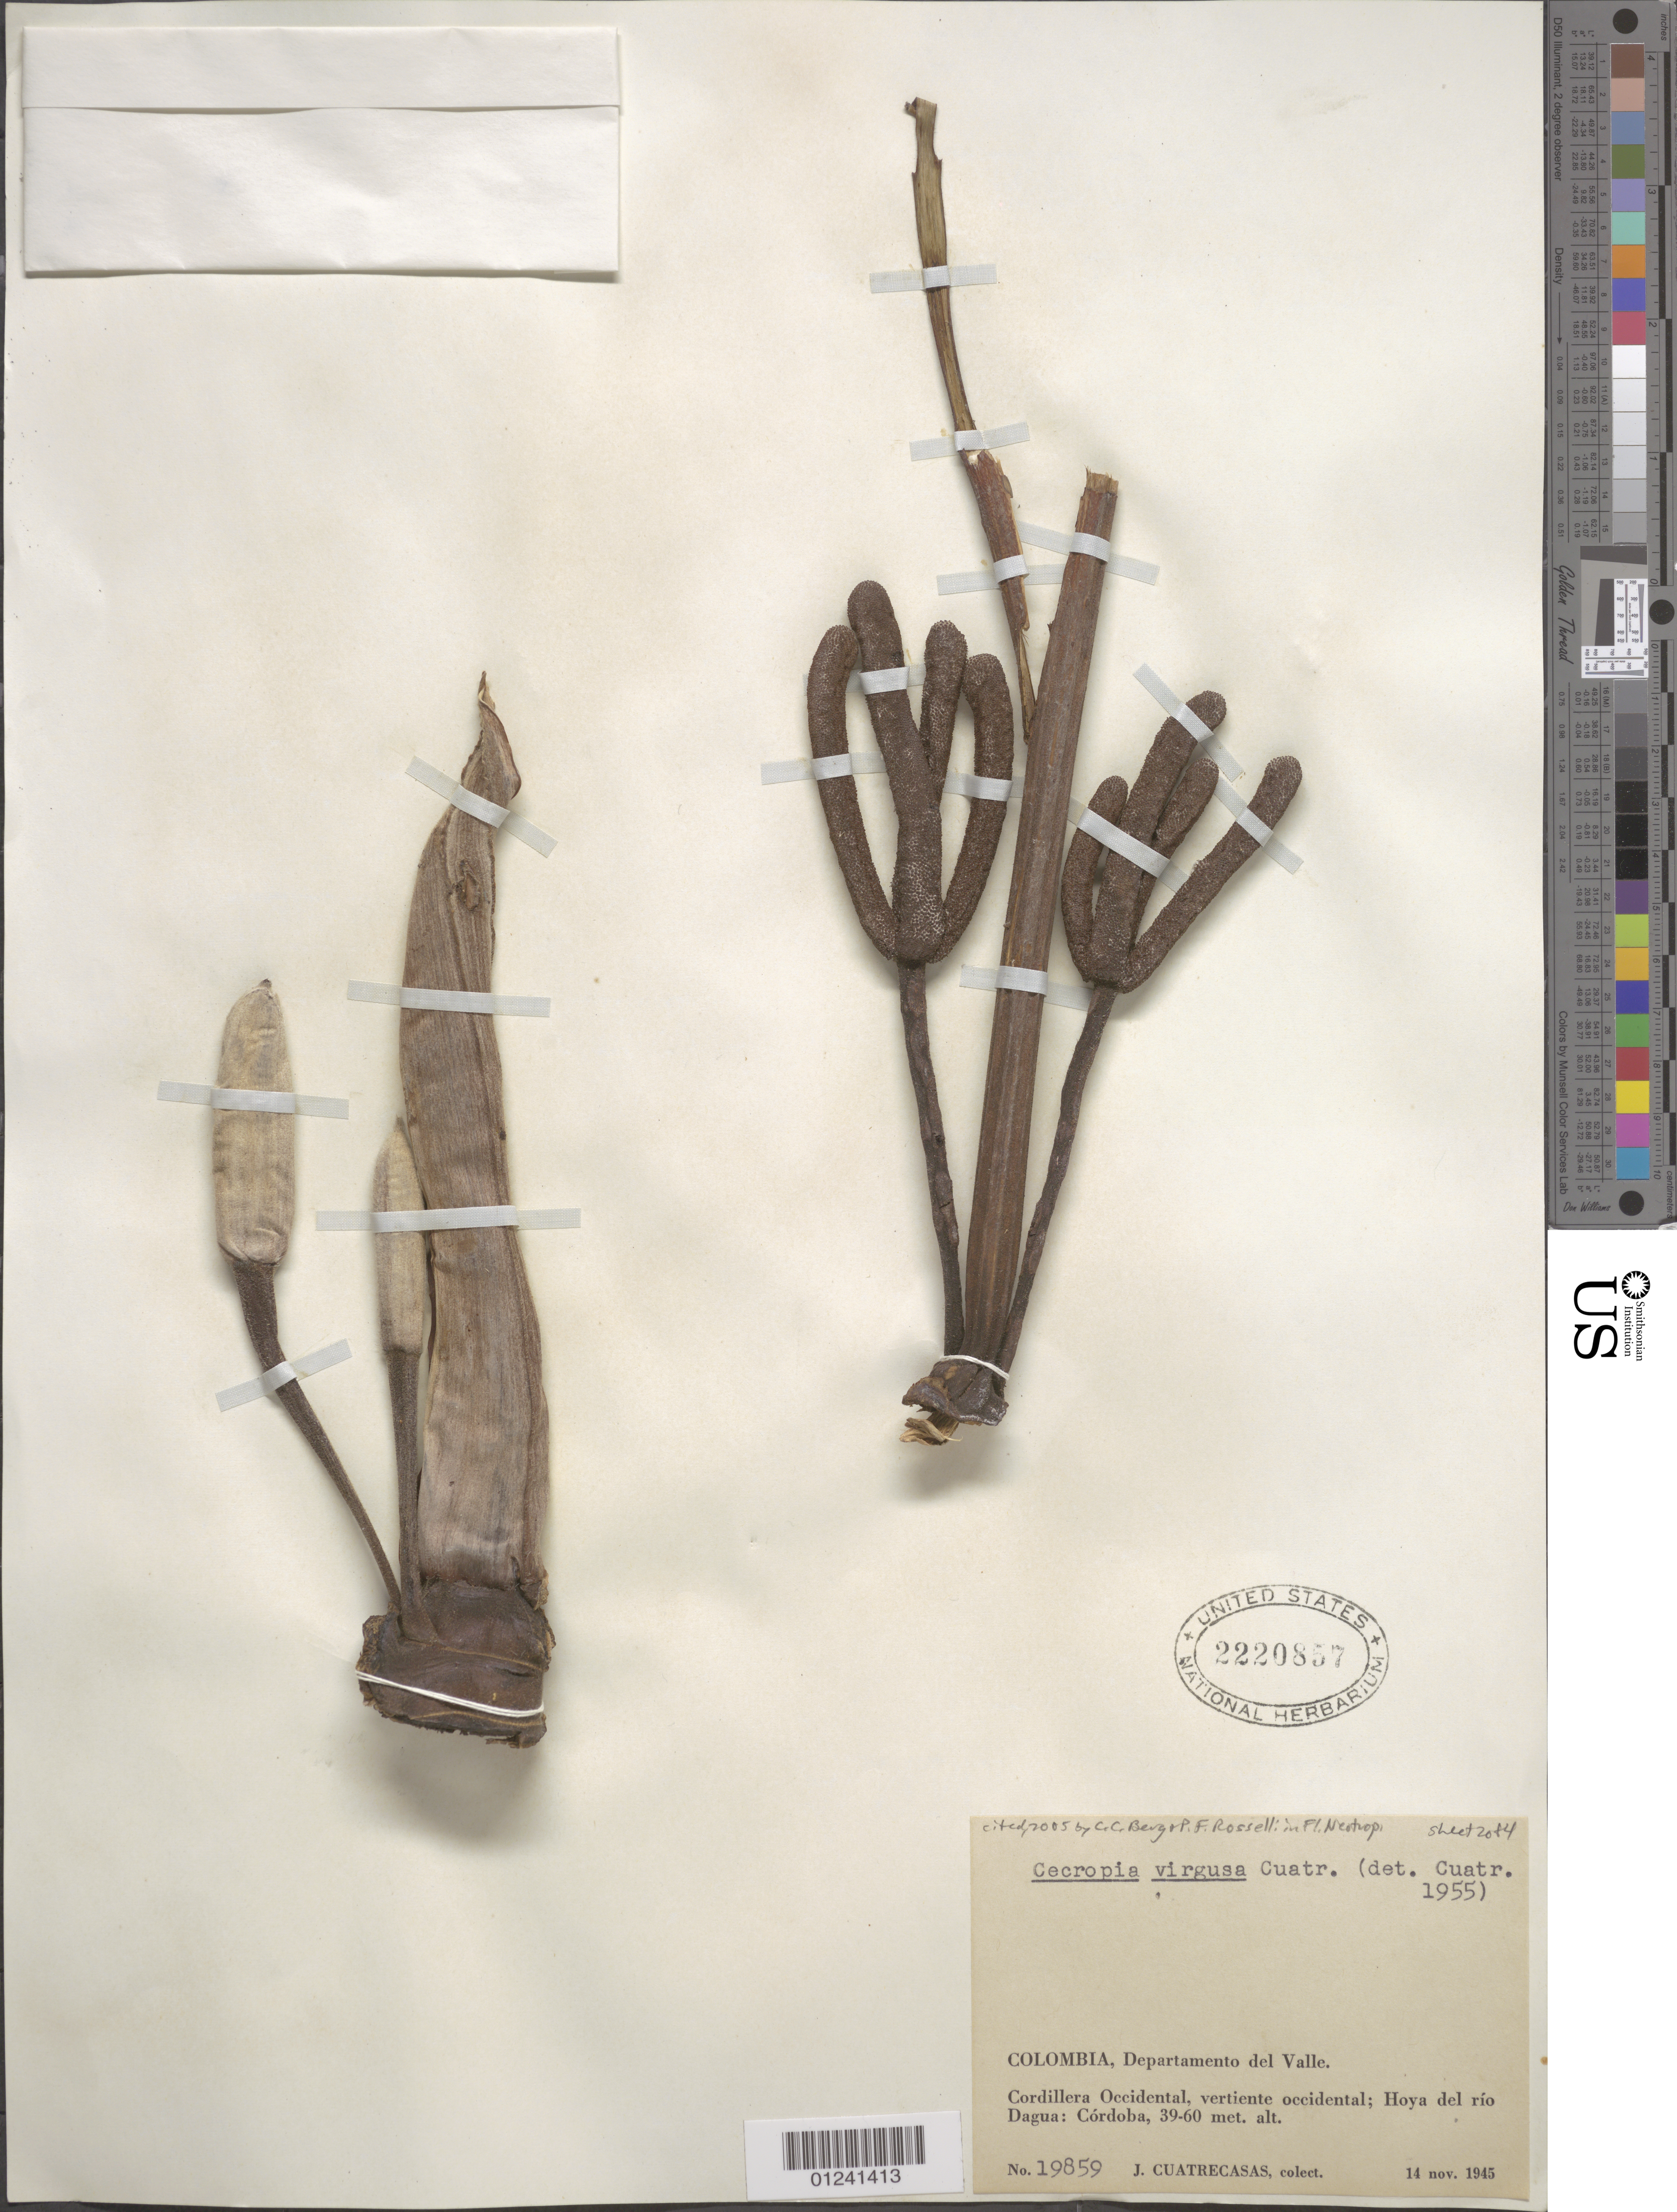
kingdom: Plantae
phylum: Tracheophyta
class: Magnoliopsida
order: Rosales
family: Urticaceae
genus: Cecropia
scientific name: Cecropia virgusa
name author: Cuatrec.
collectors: J. Cuatrecasas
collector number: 19859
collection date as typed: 14 Nov 1945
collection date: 1945-11-14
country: Colombia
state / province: Valle del Cauca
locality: Hoya del Rio Dagua, Cordoba.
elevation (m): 39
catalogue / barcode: US 2220857